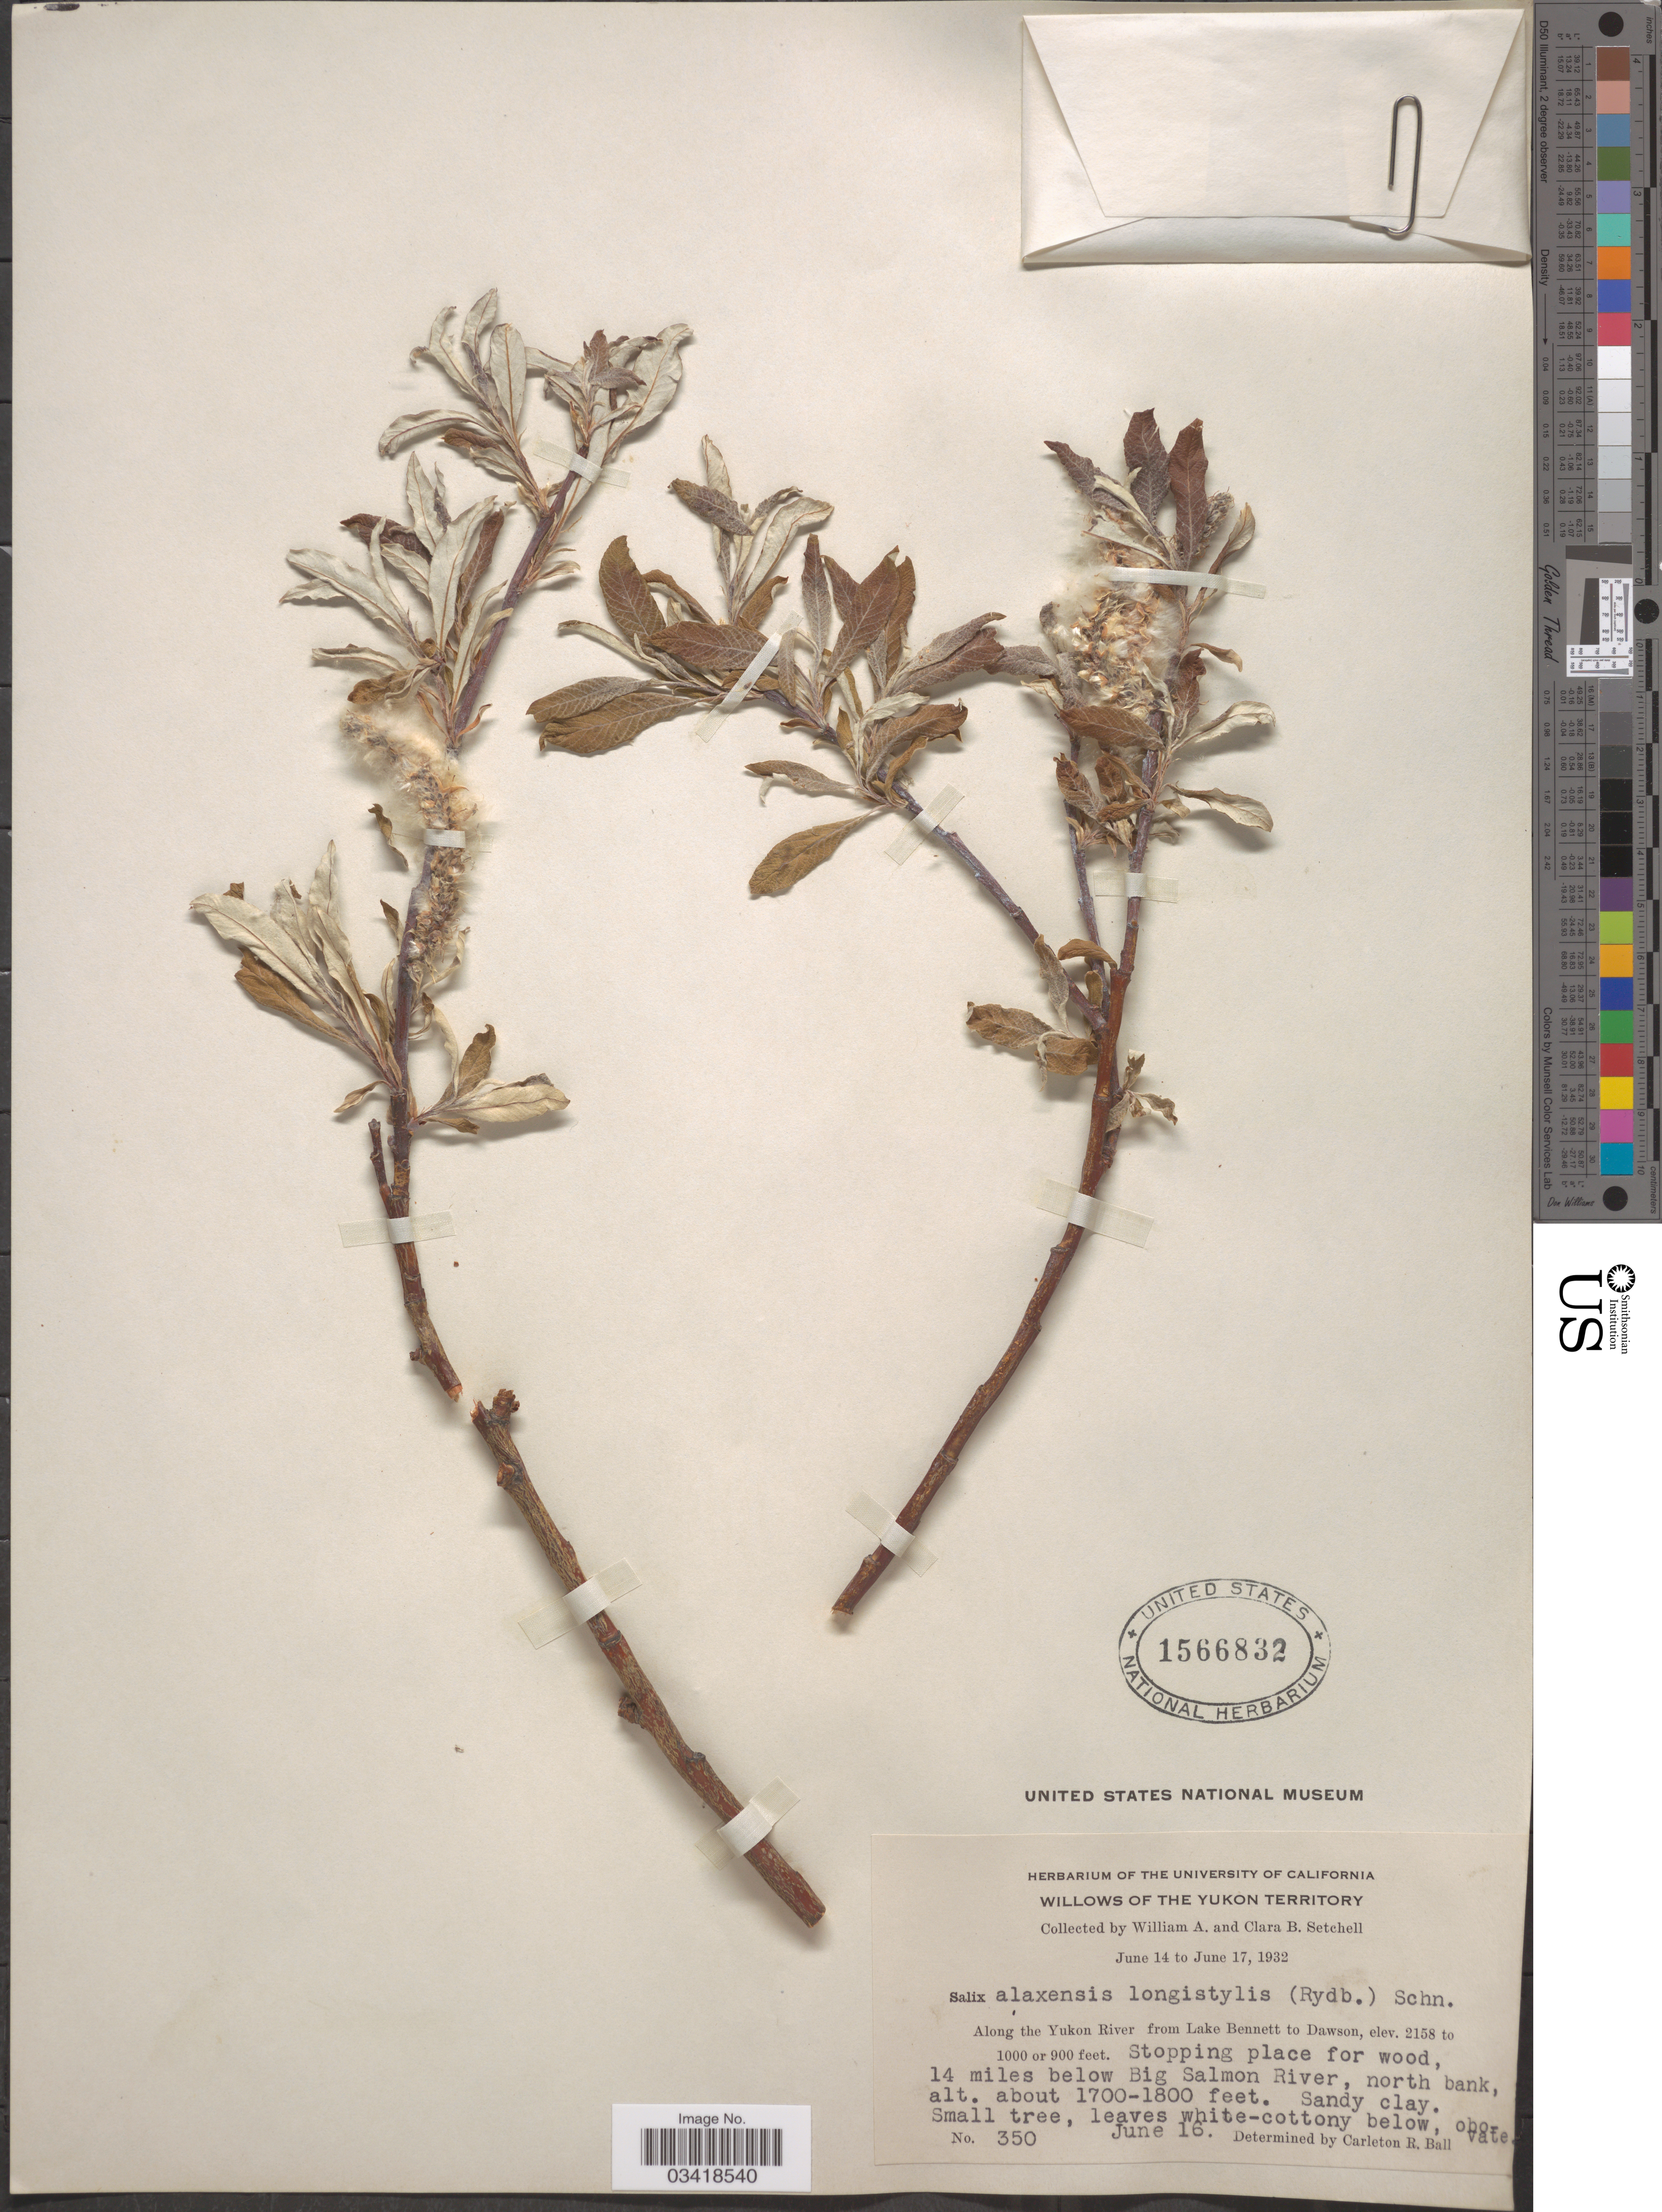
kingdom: Plantae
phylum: Tracheophyta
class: Magnoliopsida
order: Malpighiales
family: Salicaceae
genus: Salix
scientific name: Salix alaxensis var. longistylis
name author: (Rydb.) C.K. Schneid.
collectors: W. Setchell & C. B. Setchell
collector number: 350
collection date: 1932-06-16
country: Canada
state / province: Yukon Territory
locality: Along the Yukon River from Lake Bennett to Dawson. Stopping place for wood, 14 miles below Big Salmon River, north bank.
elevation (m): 518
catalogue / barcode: US 1566832